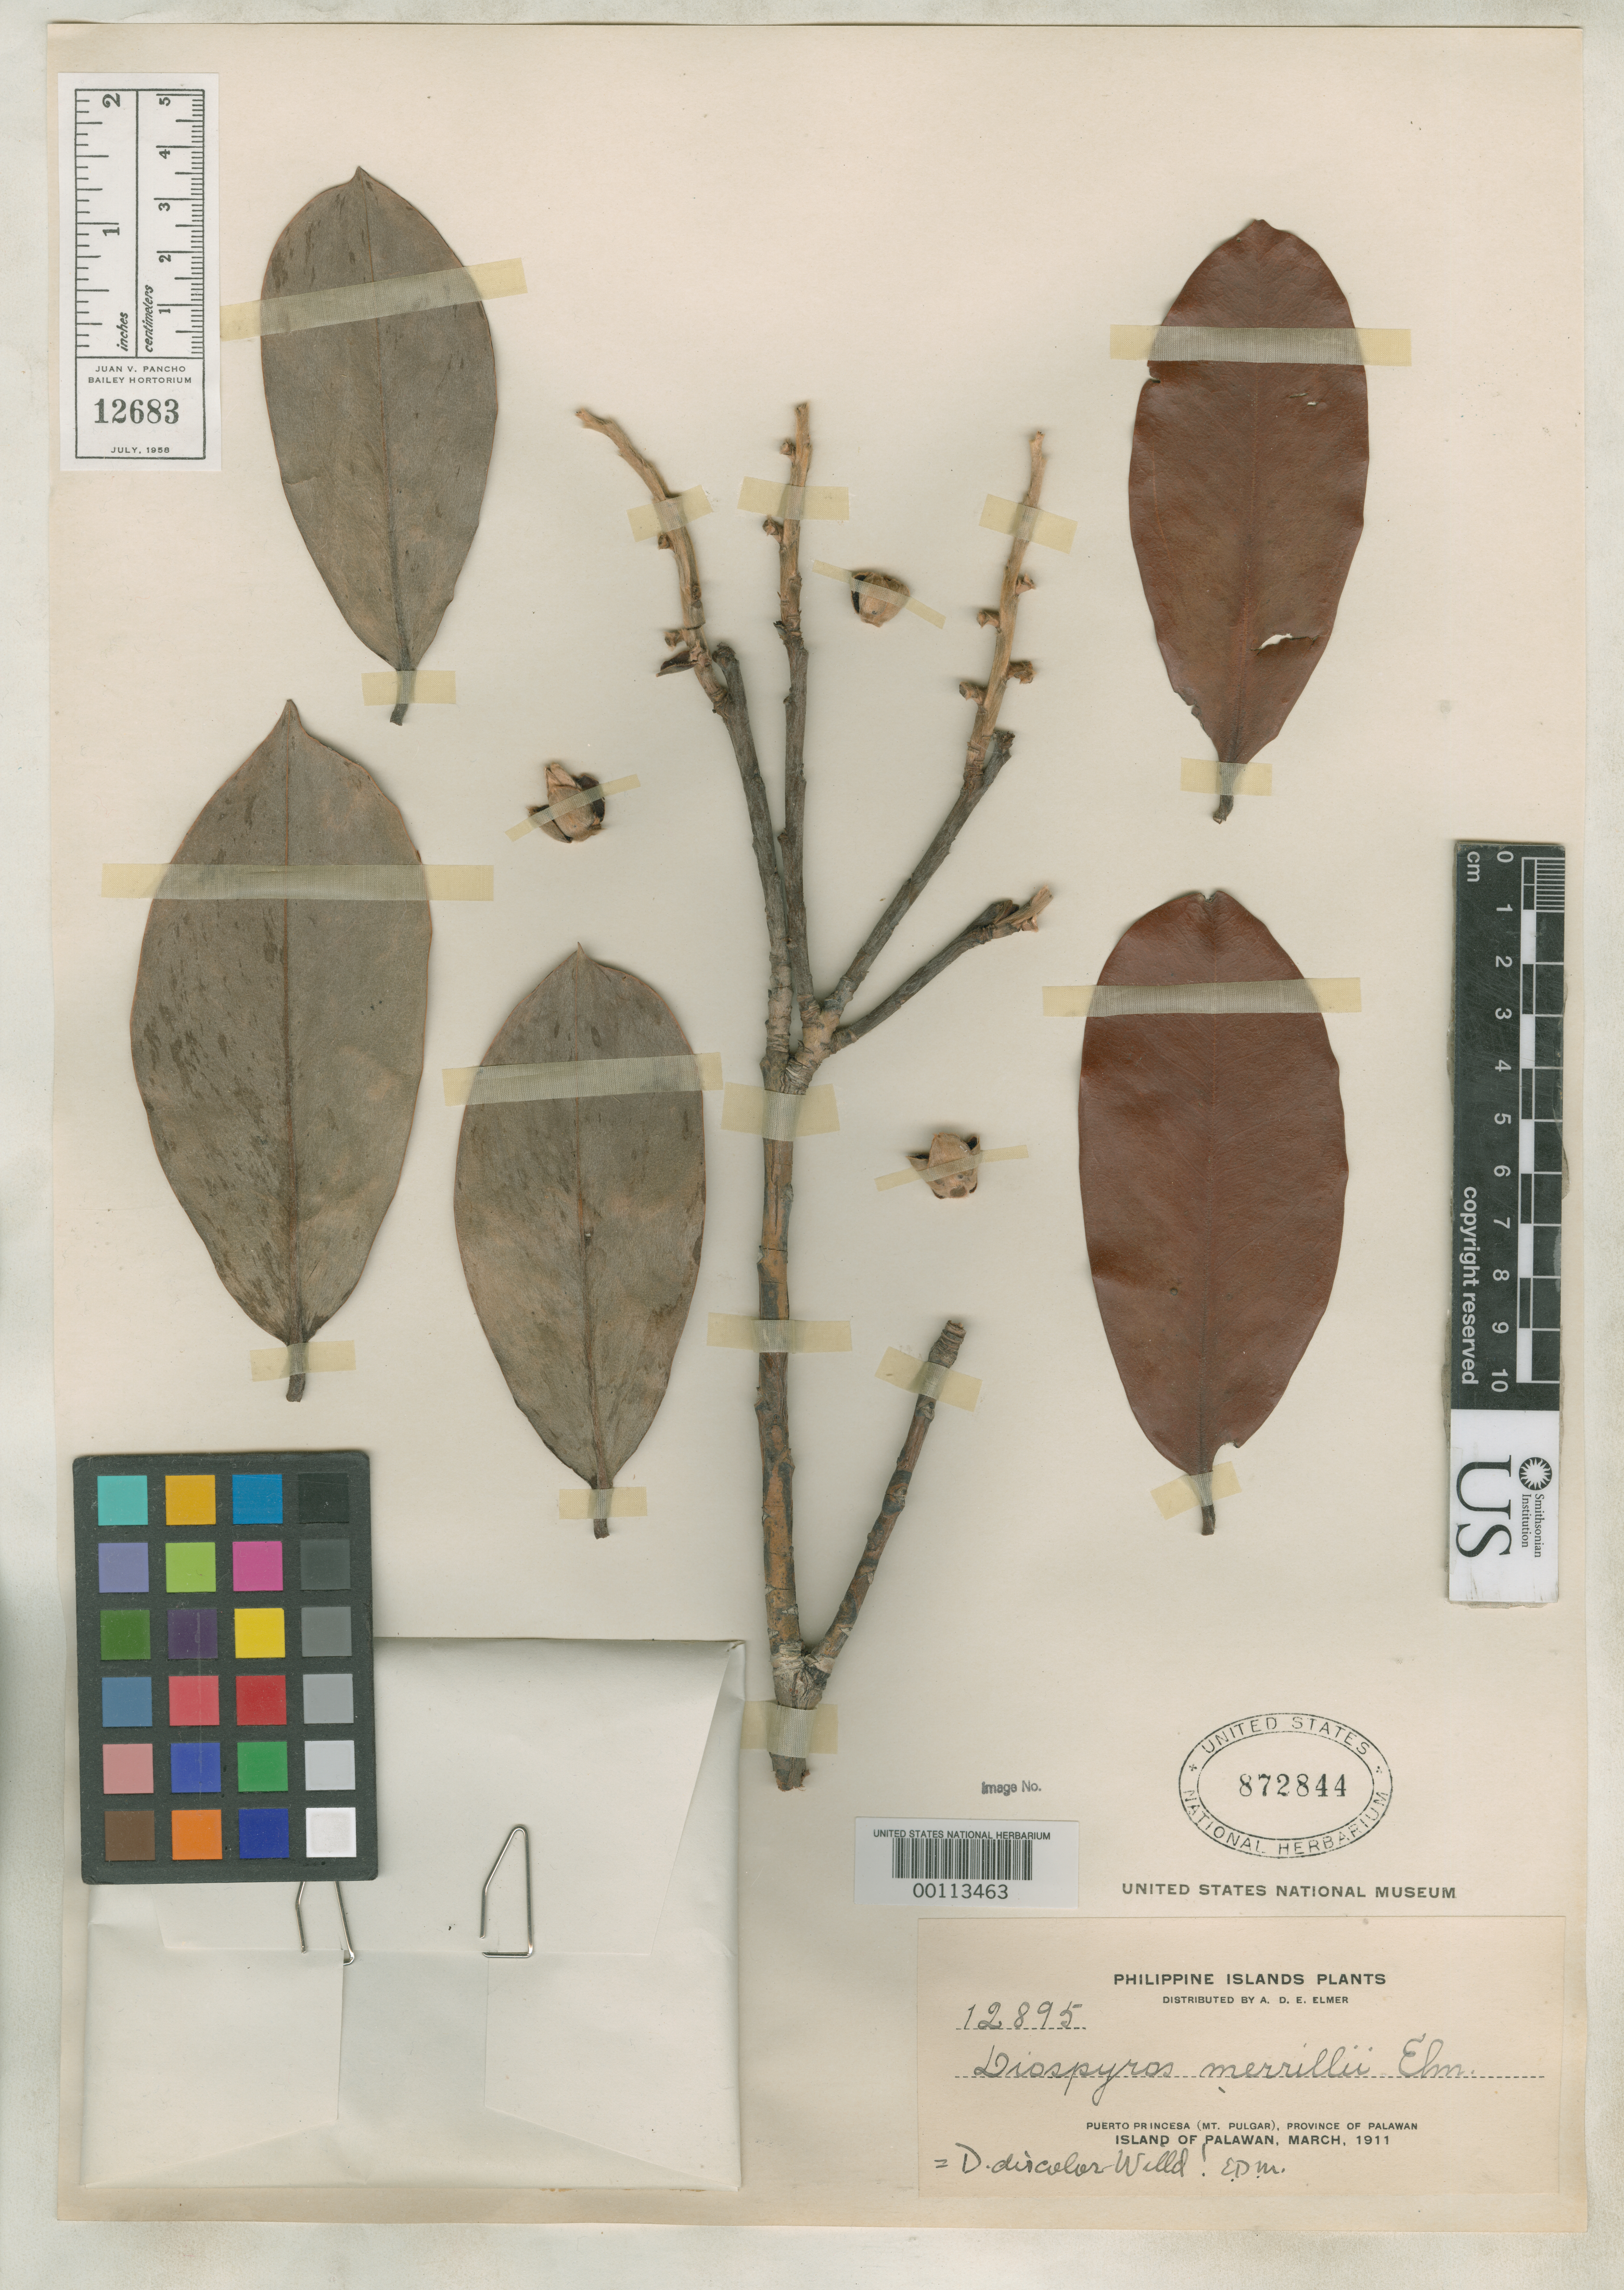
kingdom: Plantae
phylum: Tracheophyta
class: Magnoliopsida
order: Ericales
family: Ebenaceae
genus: Diospyros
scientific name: Diospyros merrillii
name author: Merr.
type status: Isotype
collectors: A. D. E. Elmer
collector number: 12895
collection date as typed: Mar 1911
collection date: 1911-03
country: Philippines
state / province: Mimaropa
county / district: Palawan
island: Palawan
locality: Puerto Princesa (Mt. Pulgar).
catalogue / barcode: US 872844